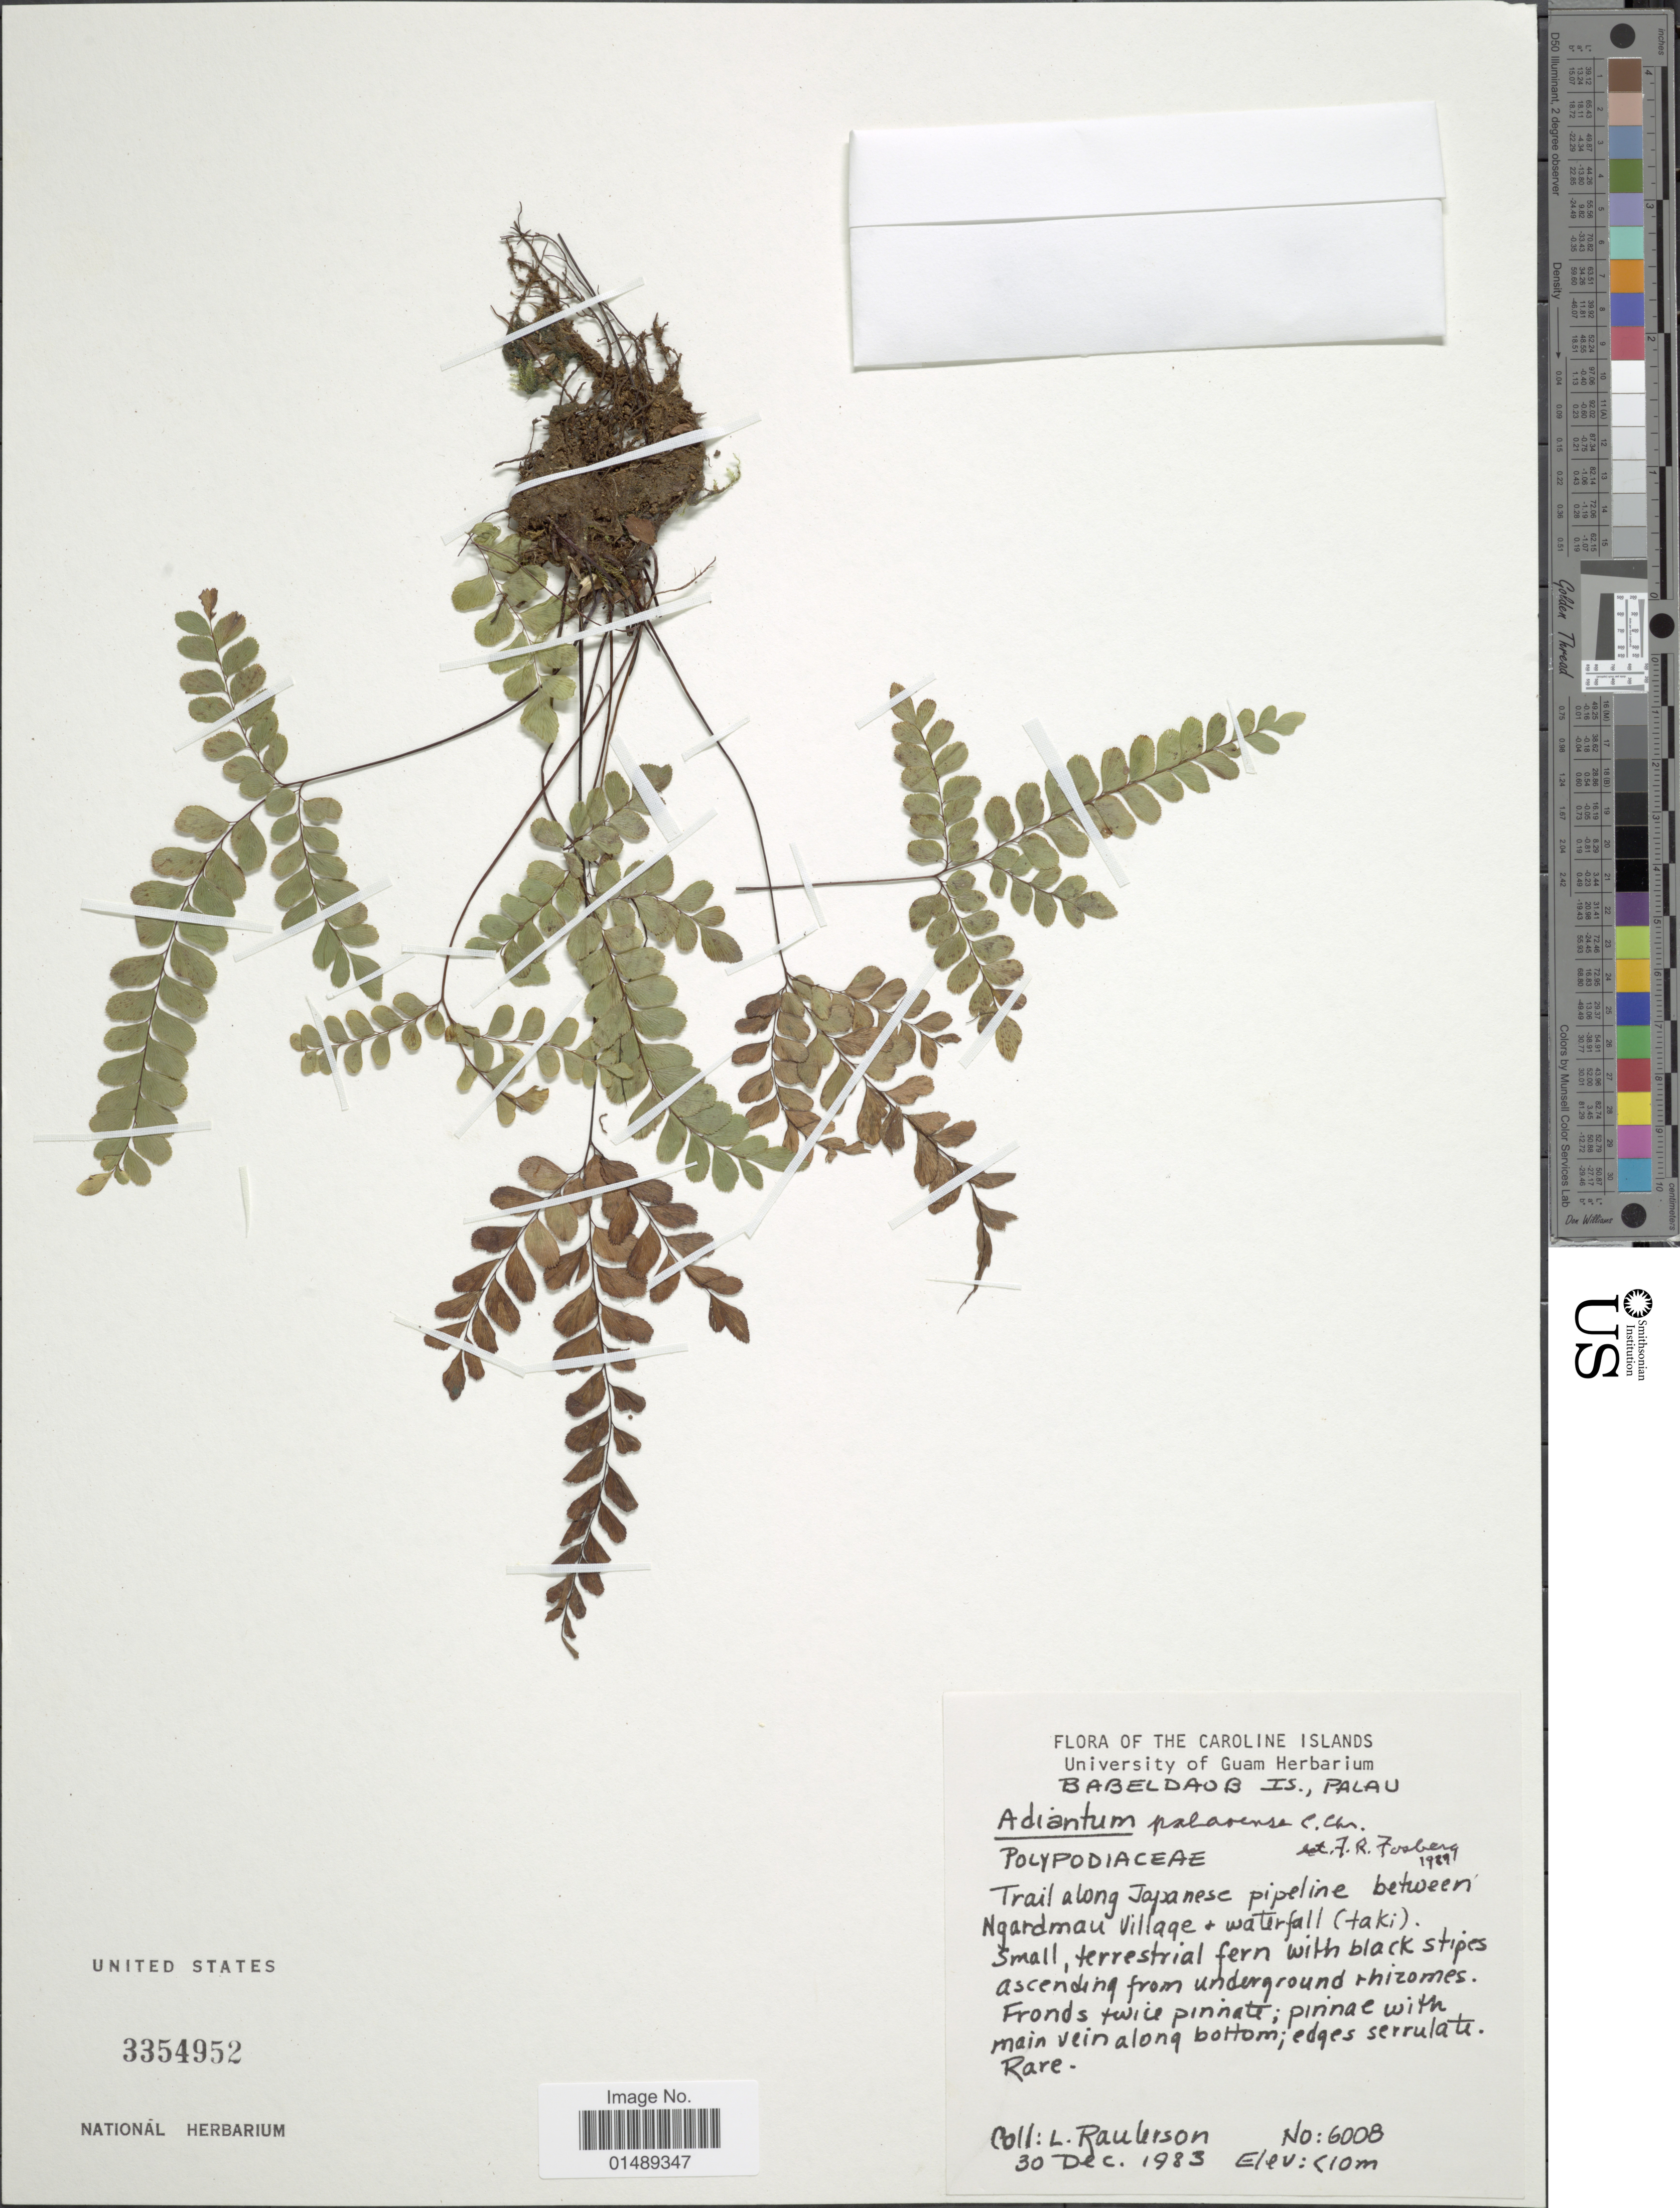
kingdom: Plantae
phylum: Tracheophyta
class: Polypodiopsida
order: Polypodiales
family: Pteridaceae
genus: Adiantum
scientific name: Adiantum palaoense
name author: C. Chr.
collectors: L. Raulerson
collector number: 6008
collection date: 1983-12-30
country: Palau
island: Babeldaob [Babelthuap]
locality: The Caroline Islands, Babeldaob Is. Palau, trail along Japanese pipeline between Ngardmau village + waterfall (taki)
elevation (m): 10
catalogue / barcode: US 3354952